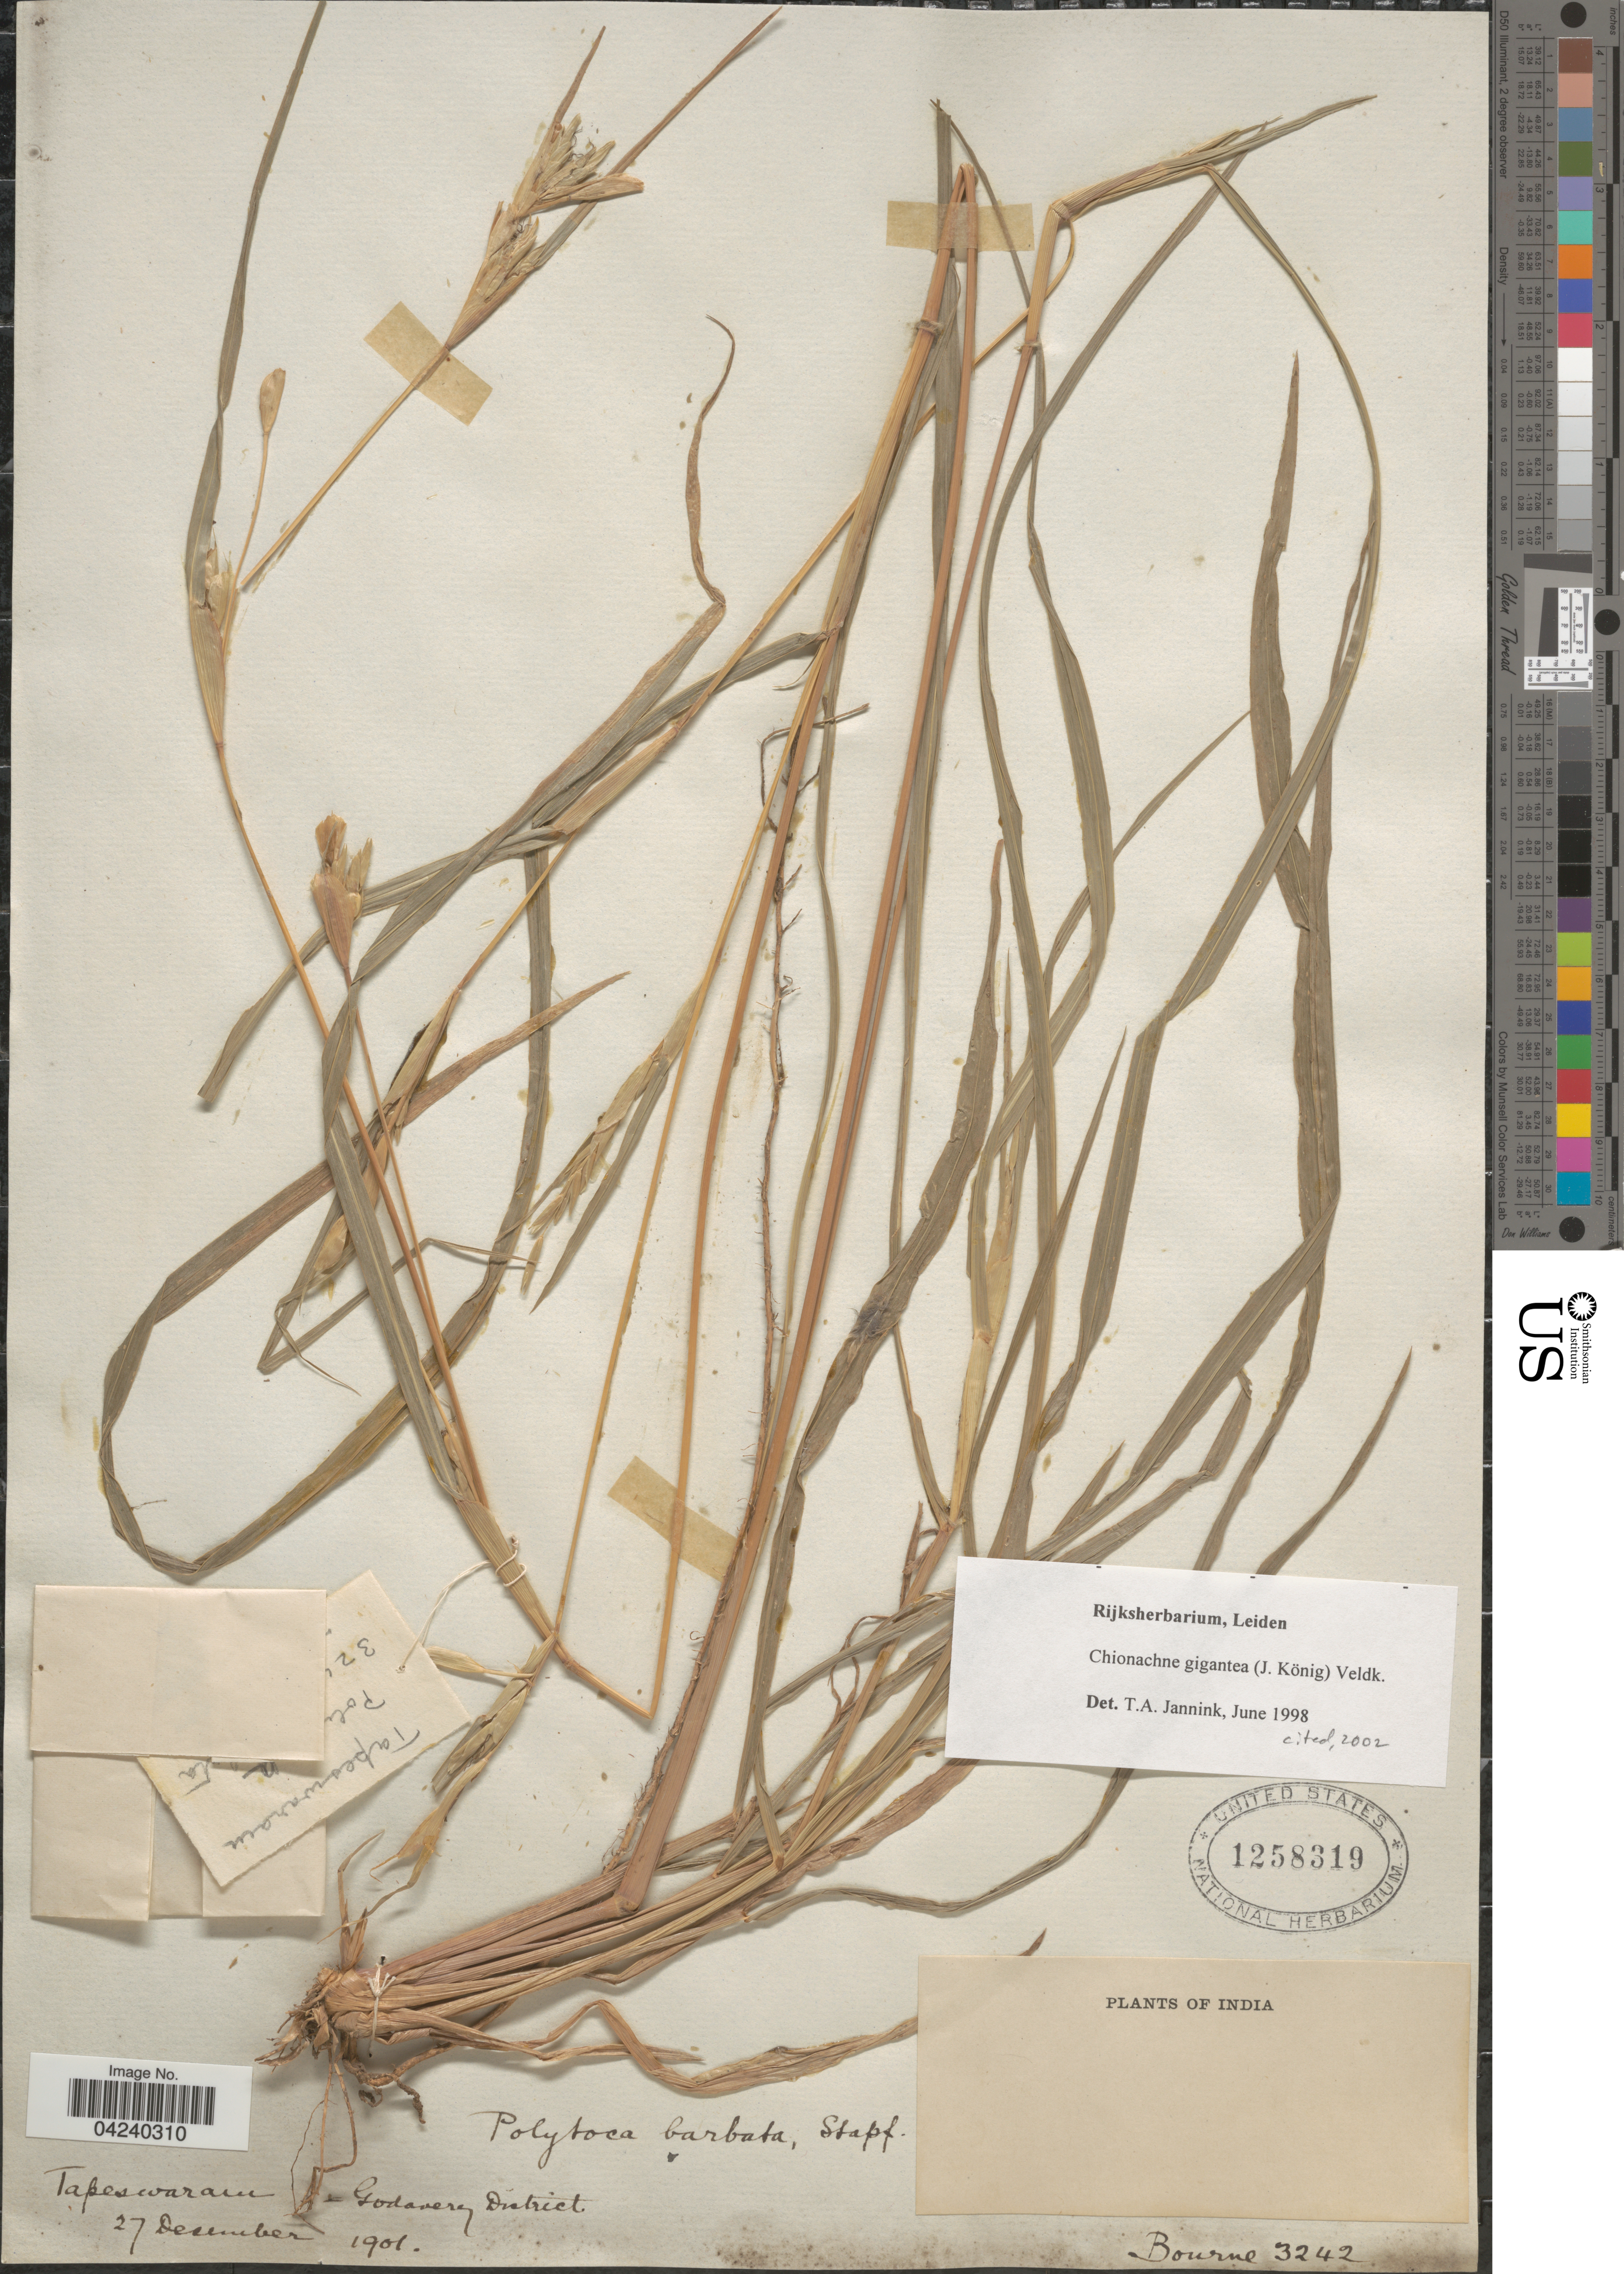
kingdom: Plantae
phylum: Tracheophyta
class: Liliopsida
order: Poales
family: Poaceae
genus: Chionachne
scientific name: Chionachne gigantea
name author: (J. Koenig) Veldkamp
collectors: -- Bourne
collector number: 3242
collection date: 1901-12-27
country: India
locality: Tapeswaram & Godavery District.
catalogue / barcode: US 1258139